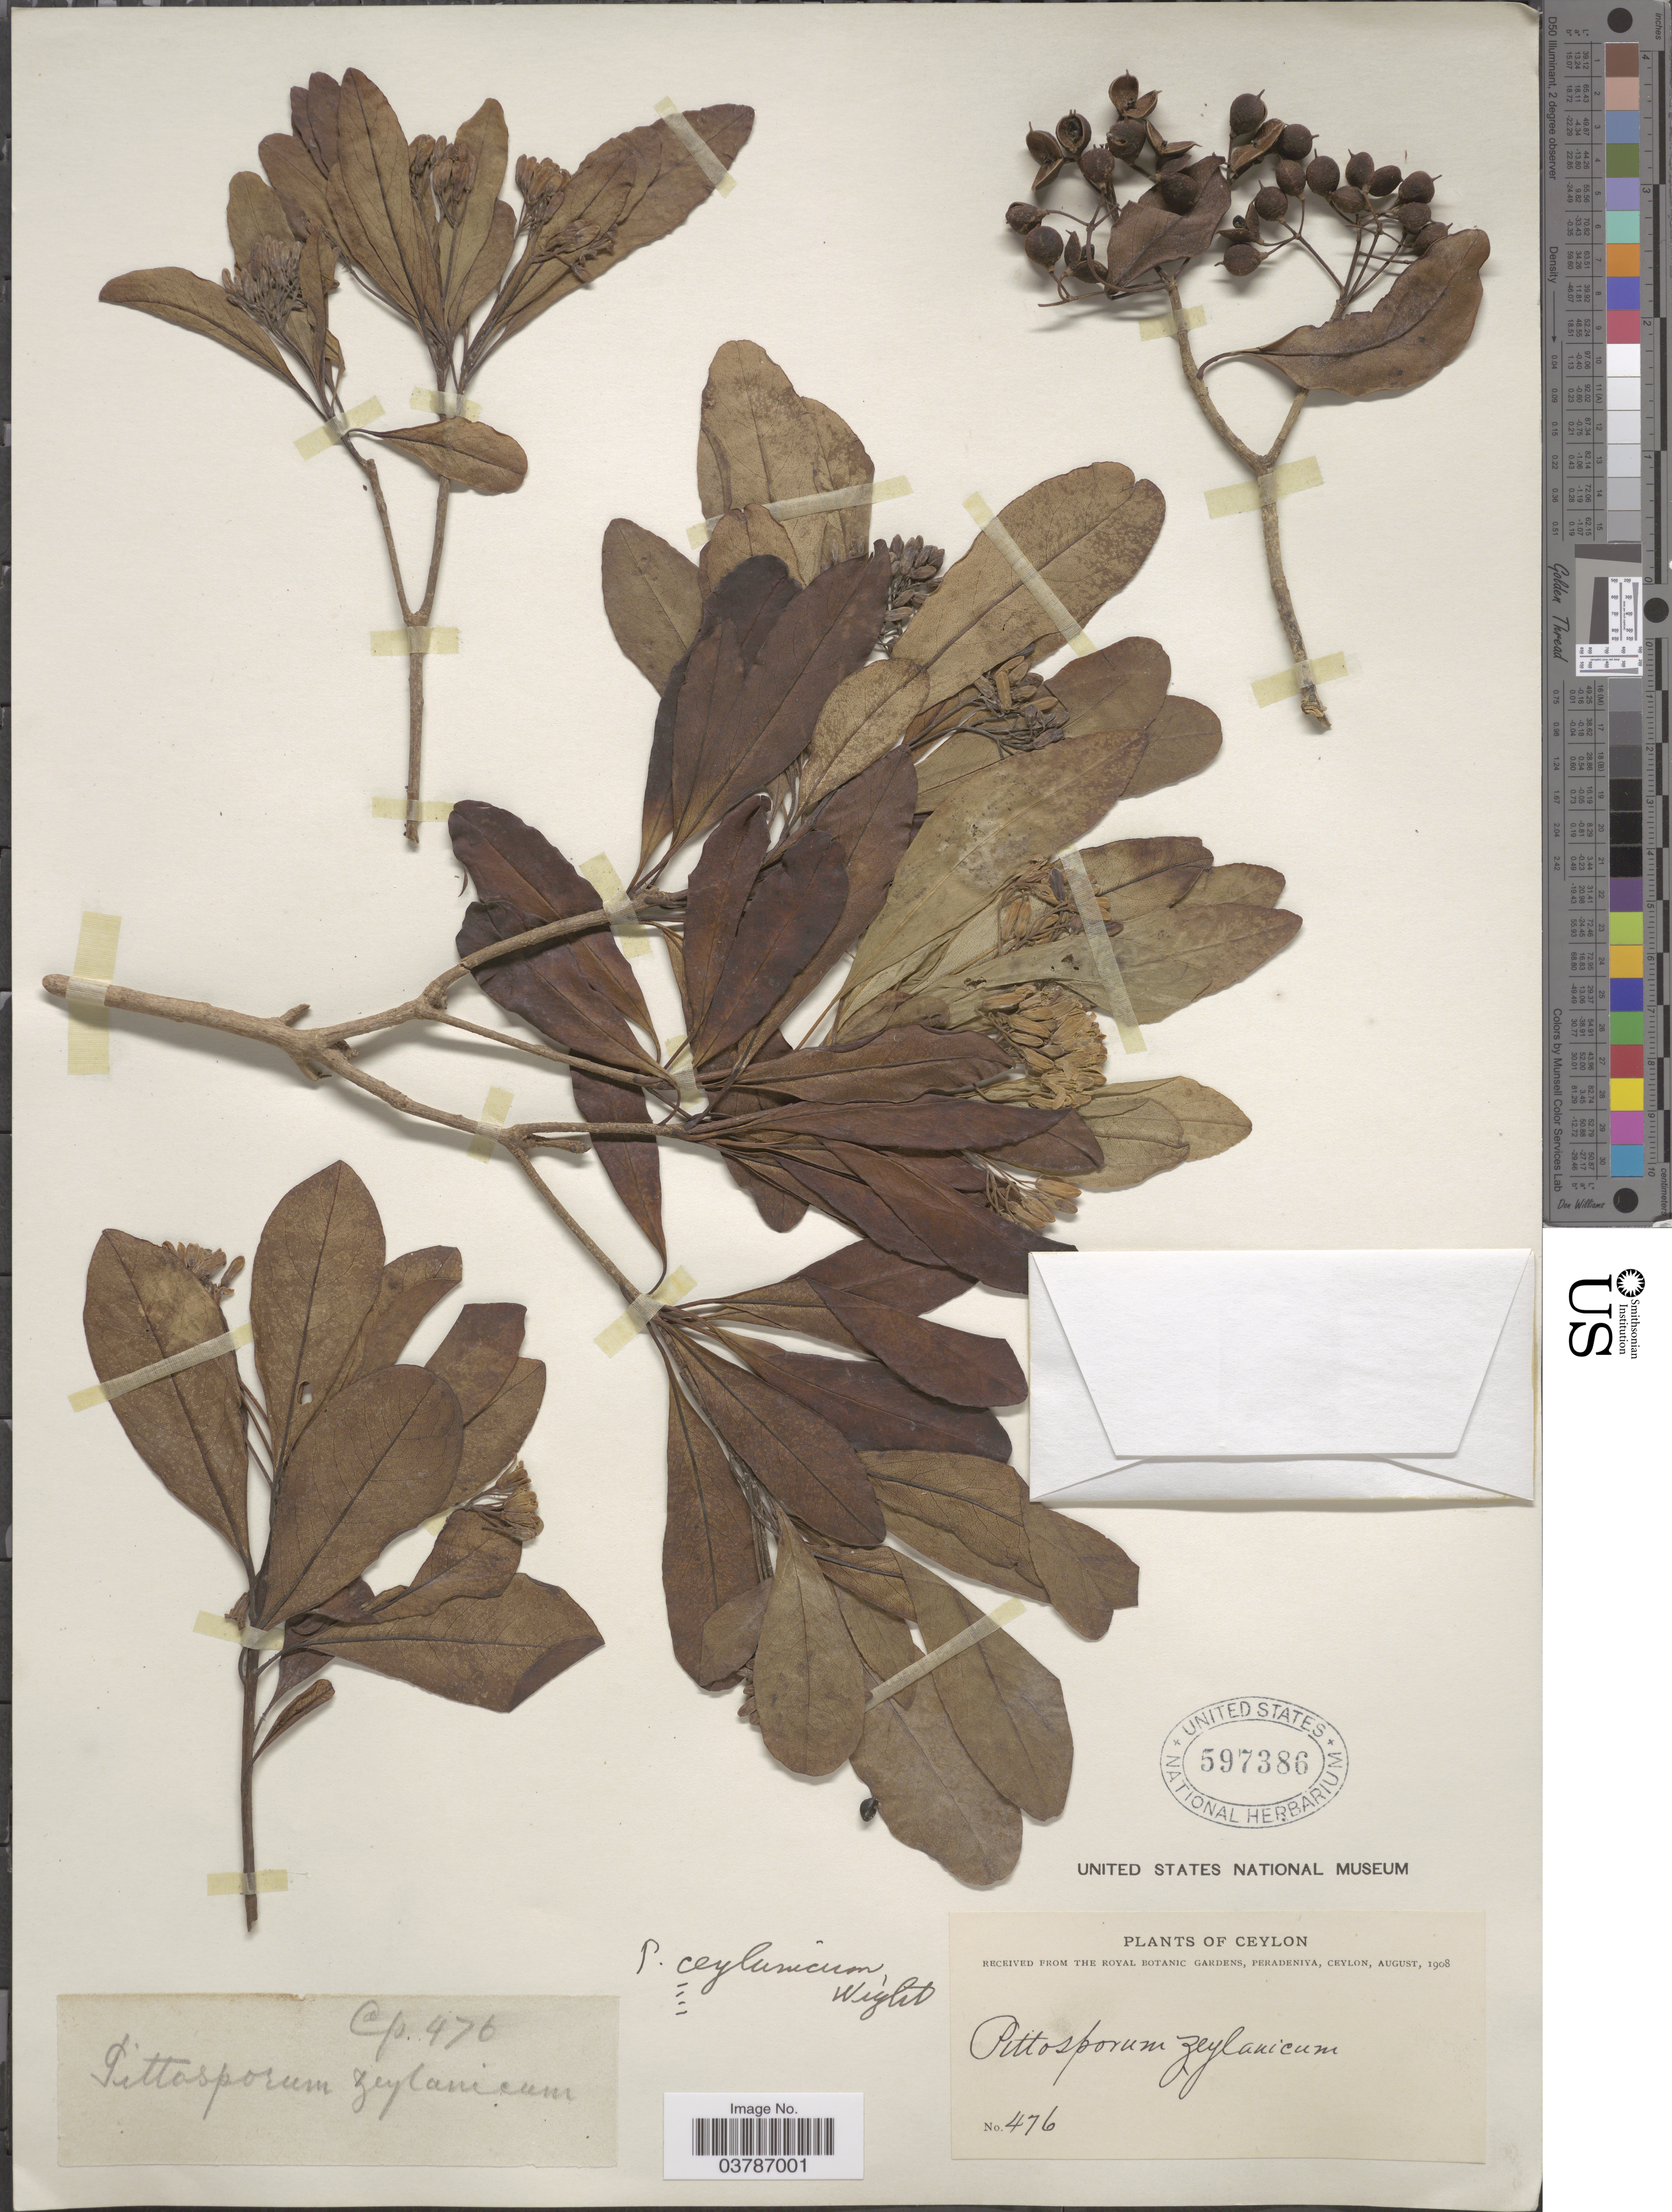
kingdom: Plantae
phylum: Tracheophyta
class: Magnoliopsida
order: Apiales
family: Pittosporaceae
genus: Pittosporum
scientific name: Pittosporum ceylanicum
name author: Wight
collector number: CP476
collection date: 1908-08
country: Sri Lanka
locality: Ceylon.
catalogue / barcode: US 597386